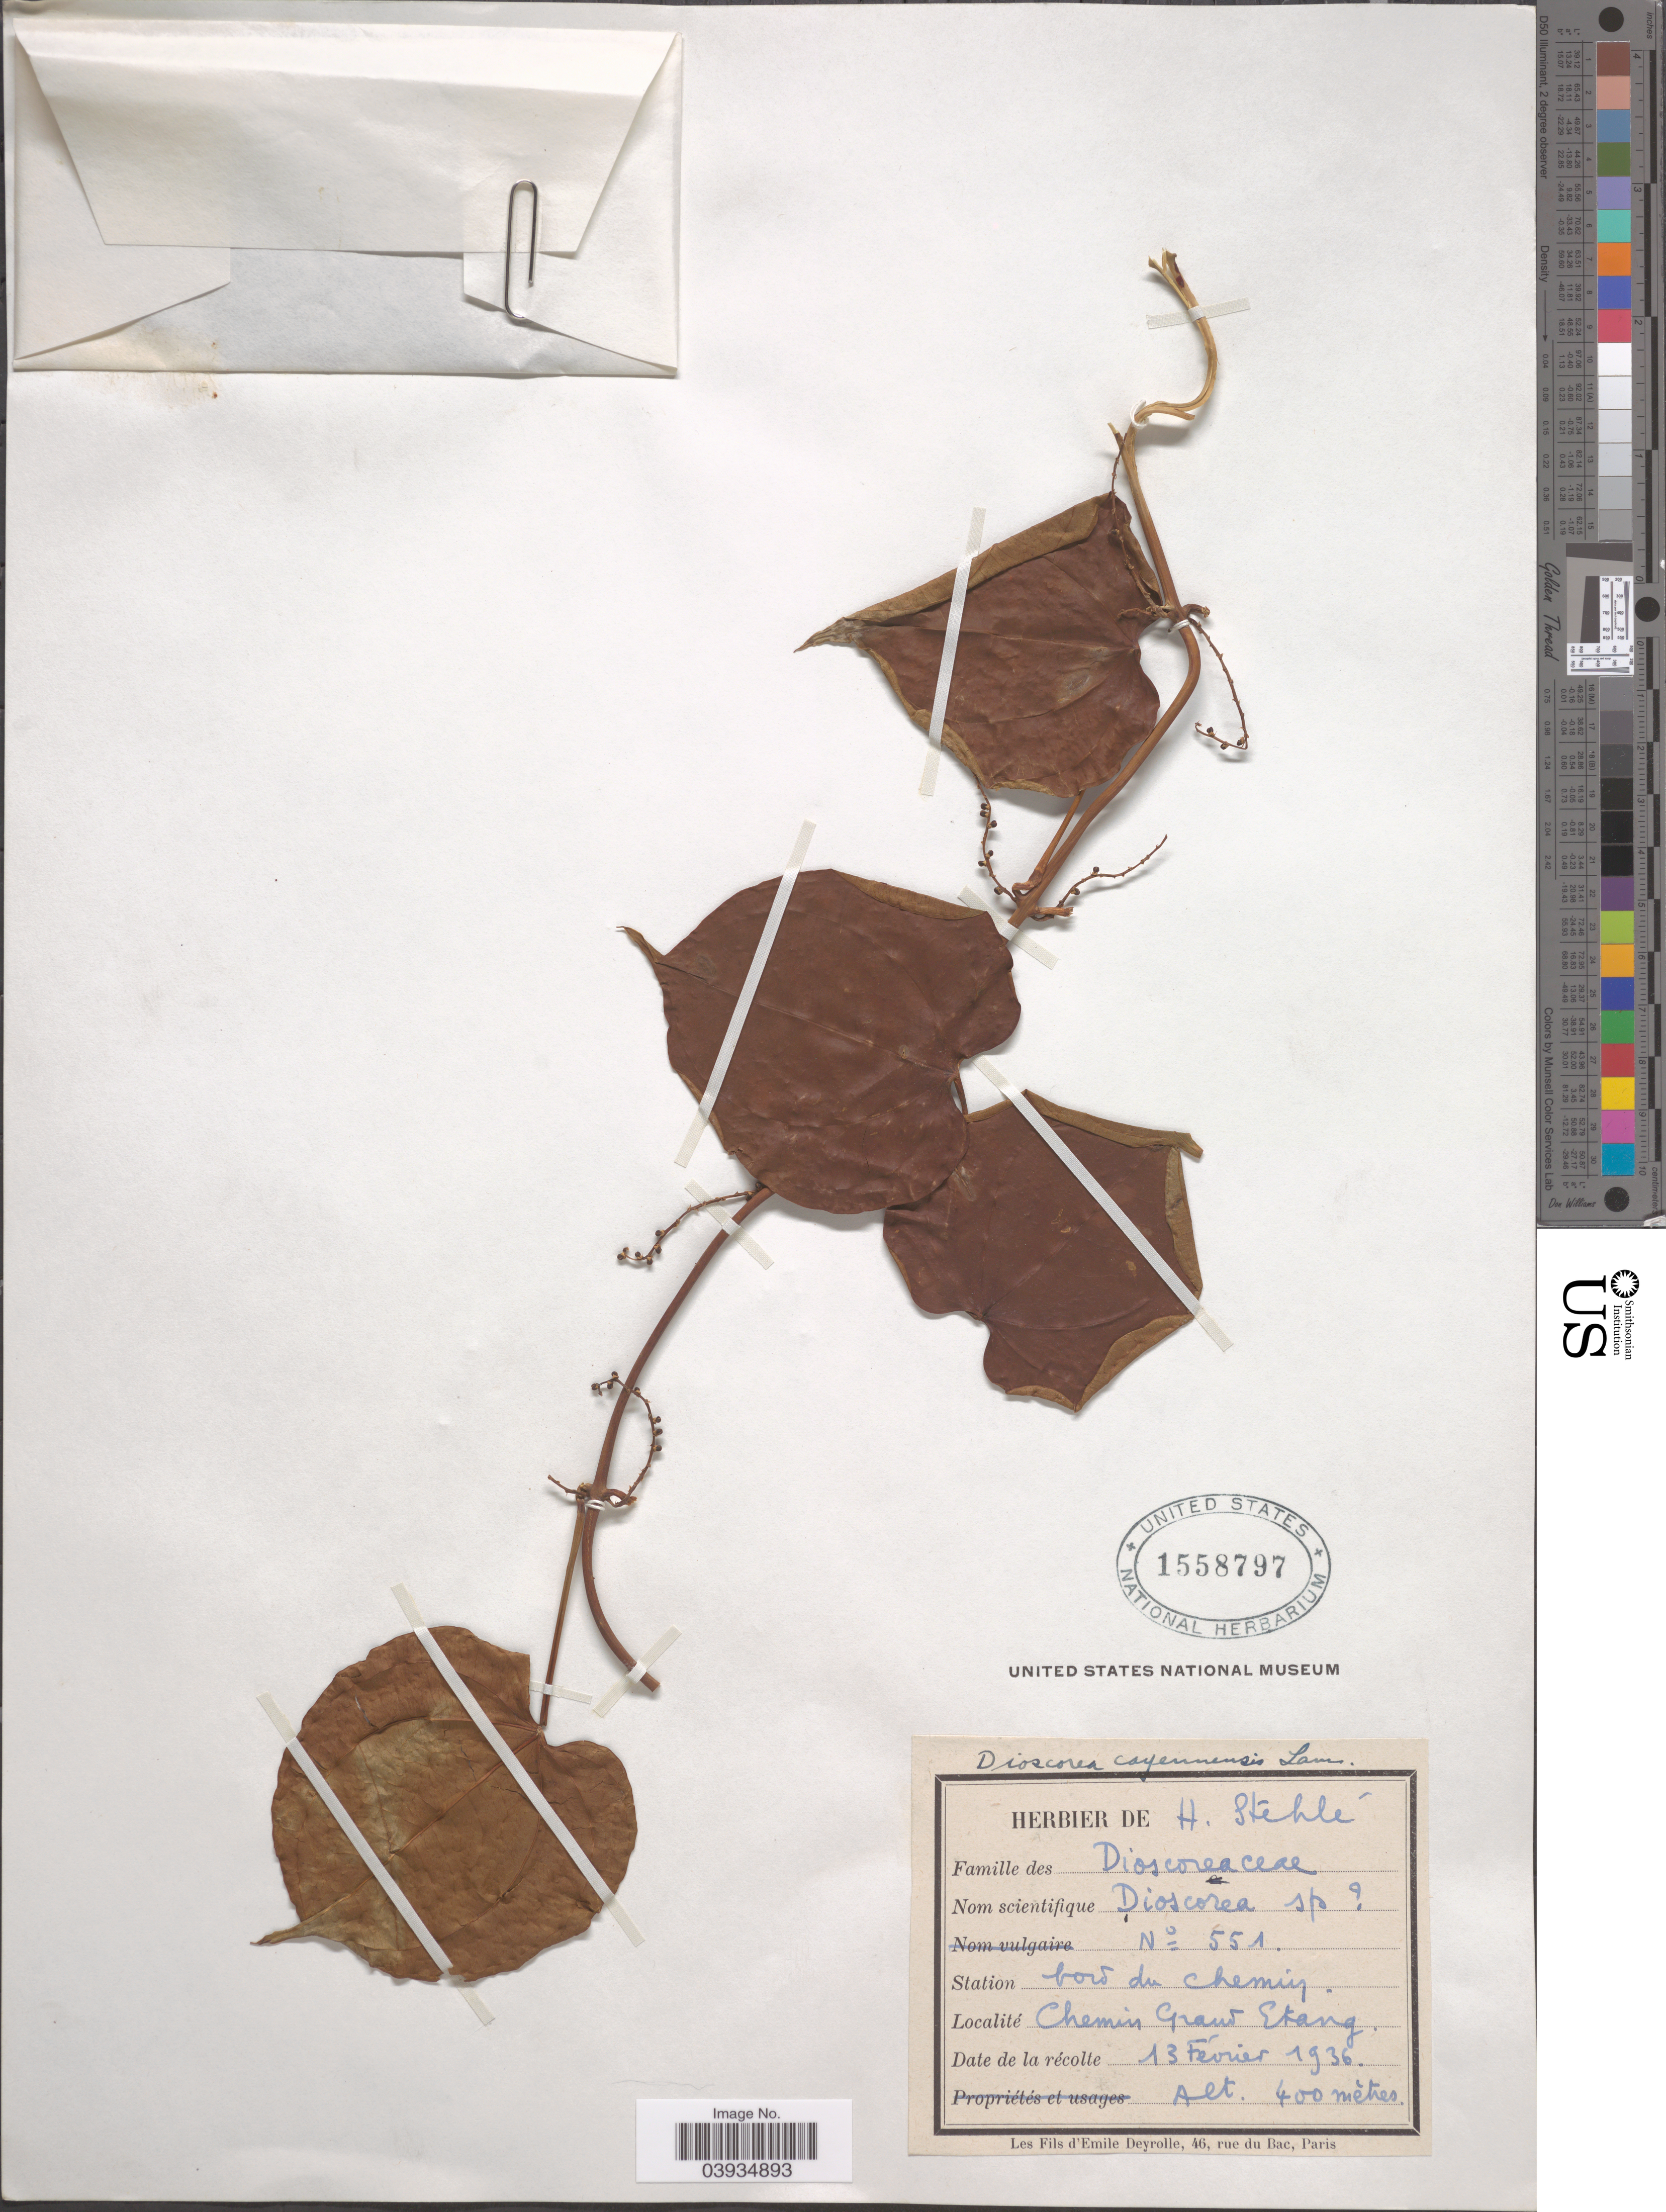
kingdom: Plantae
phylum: Tracheophyta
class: Liliopsida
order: Dioscoreales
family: Dioscoreaceae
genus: Dioscorea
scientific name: Dioscorea cayenensis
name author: Lam.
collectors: ex herb. H. Stehlé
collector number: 551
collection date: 1936-02-13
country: Guadeloupe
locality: Station. Bord du Chemin. Chemin Grand Etang.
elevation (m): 400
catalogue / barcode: US 1558797